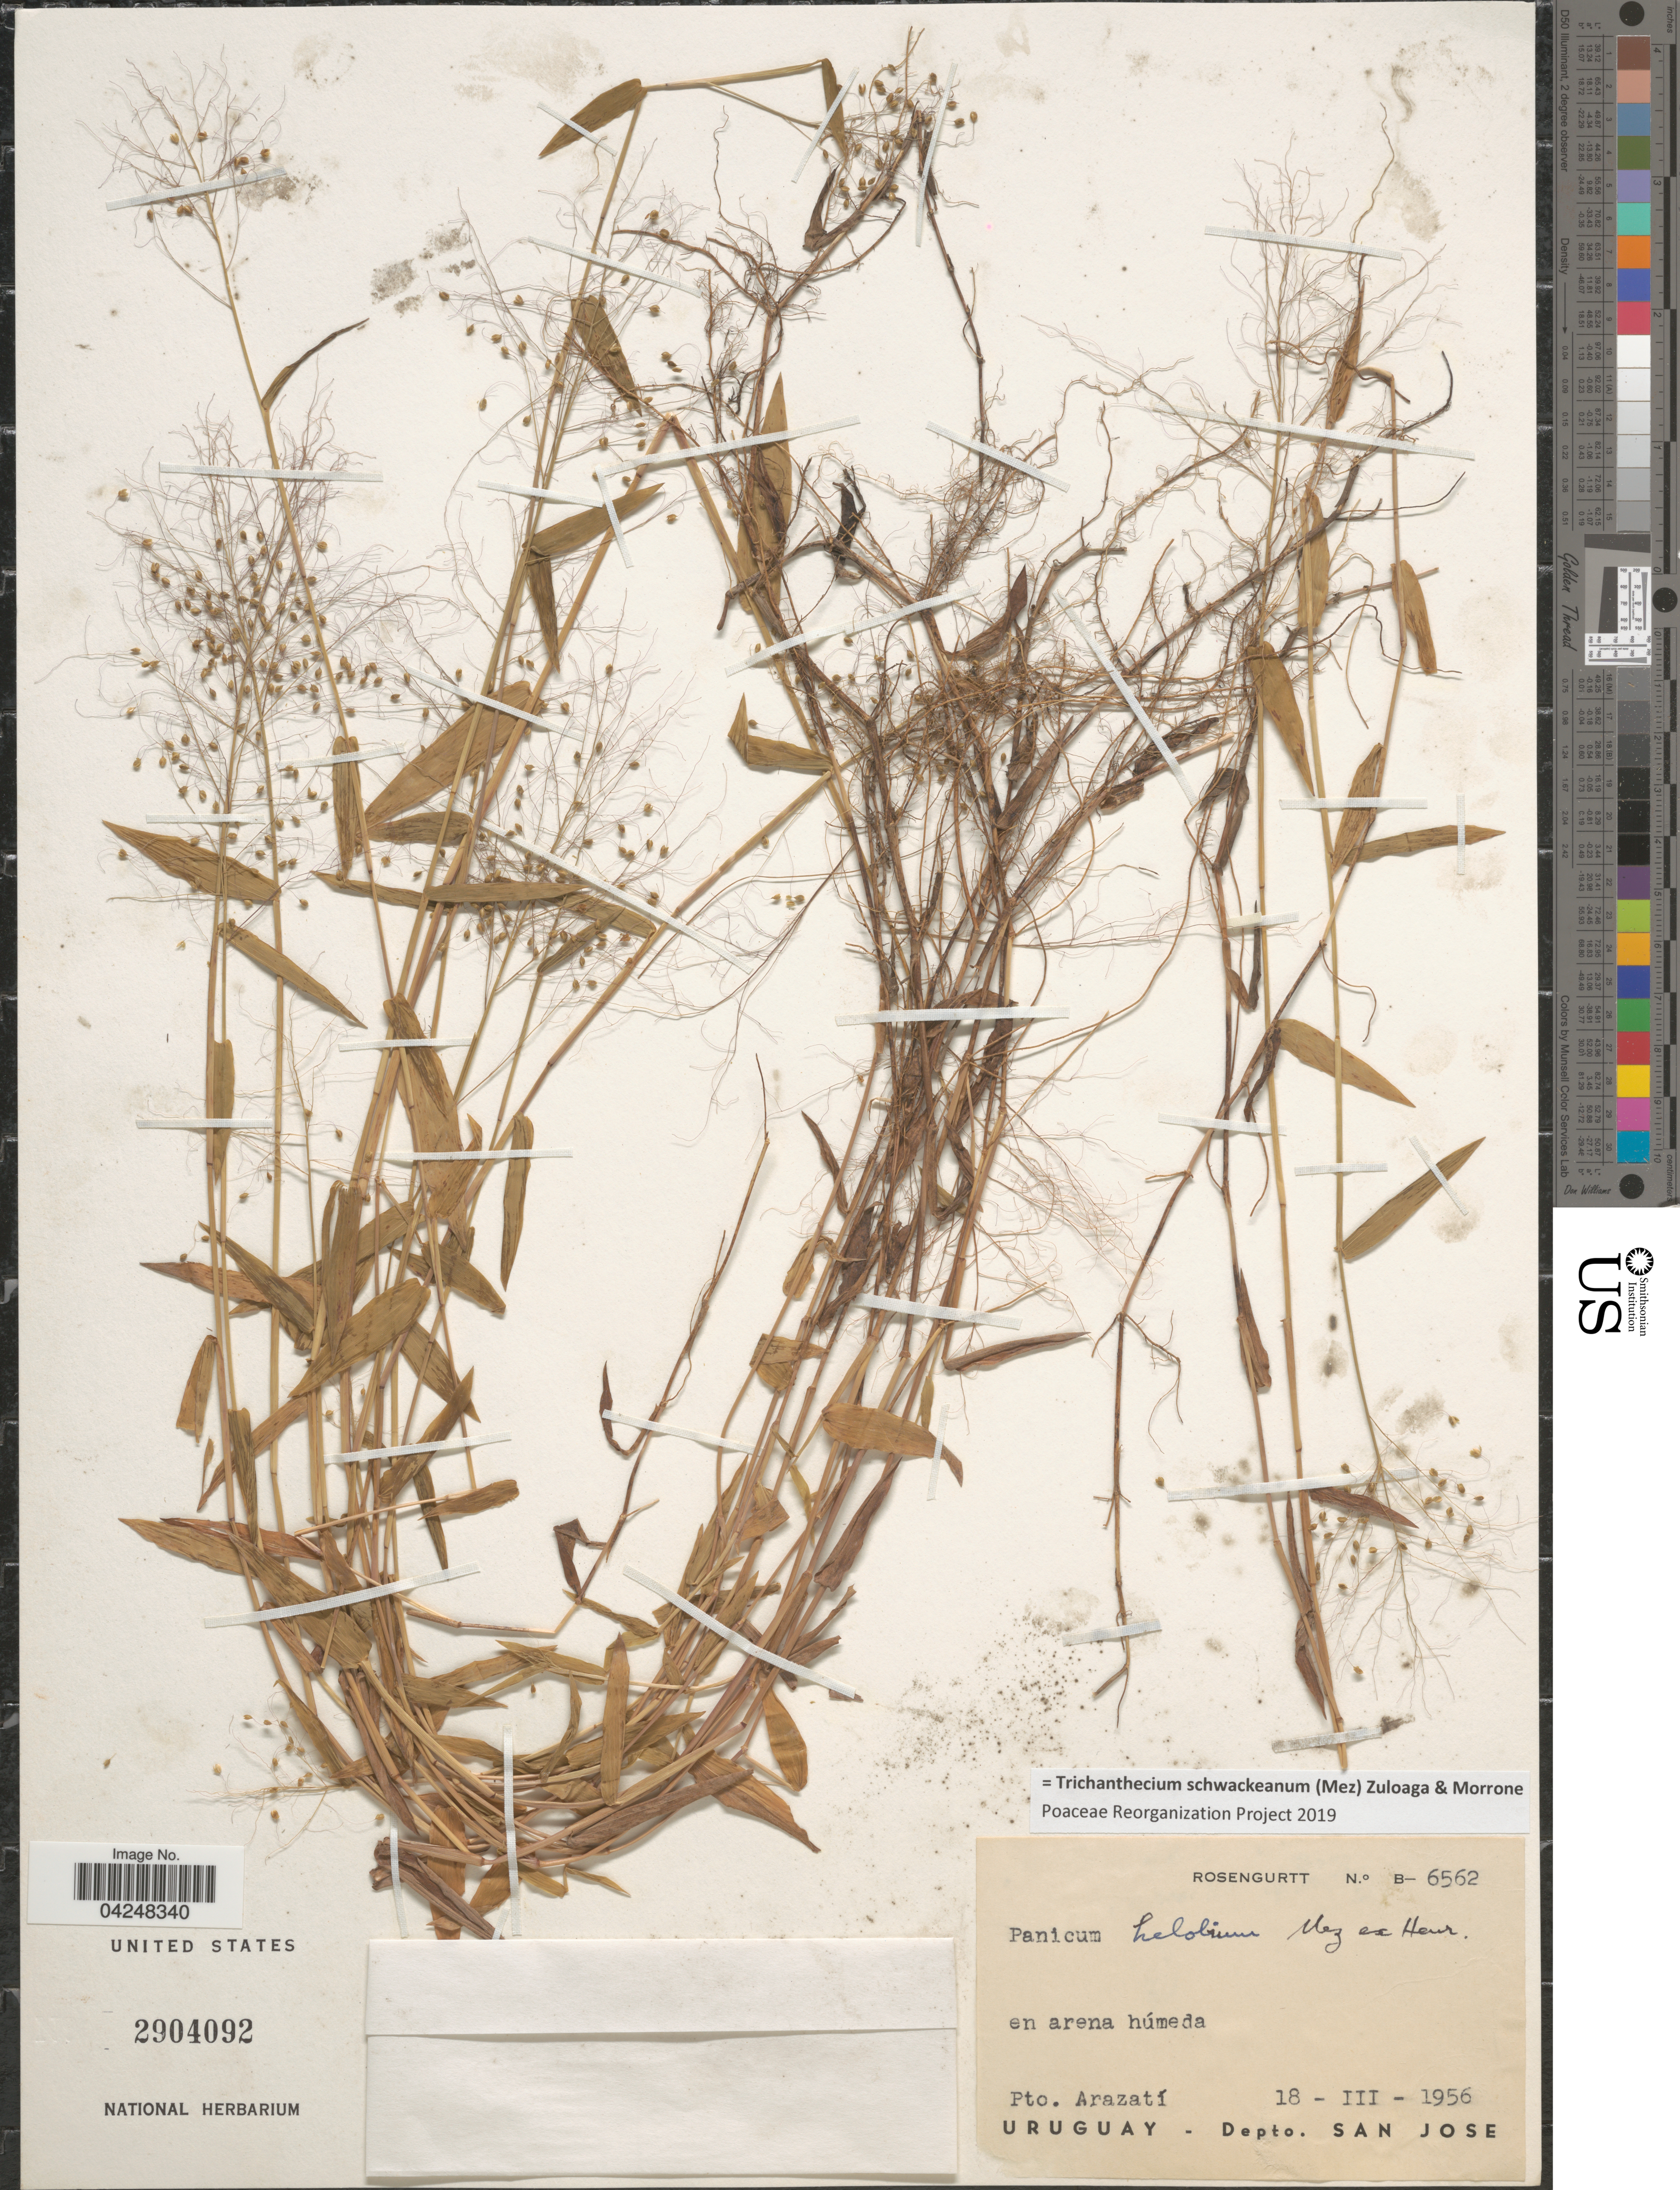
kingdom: Plantae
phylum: Tracheophyta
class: Liliopsida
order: Poales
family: Poaceae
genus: Trichanthecium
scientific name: Trichanthecium schwackeanum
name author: (Mez) Zuloaga & Morrone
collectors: Rosengurtt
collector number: B-6562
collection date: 1956-03-18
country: Uruguay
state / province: San Jose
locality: Pto. Arazatí. Depto. San Jose.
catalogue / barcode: US 2904092